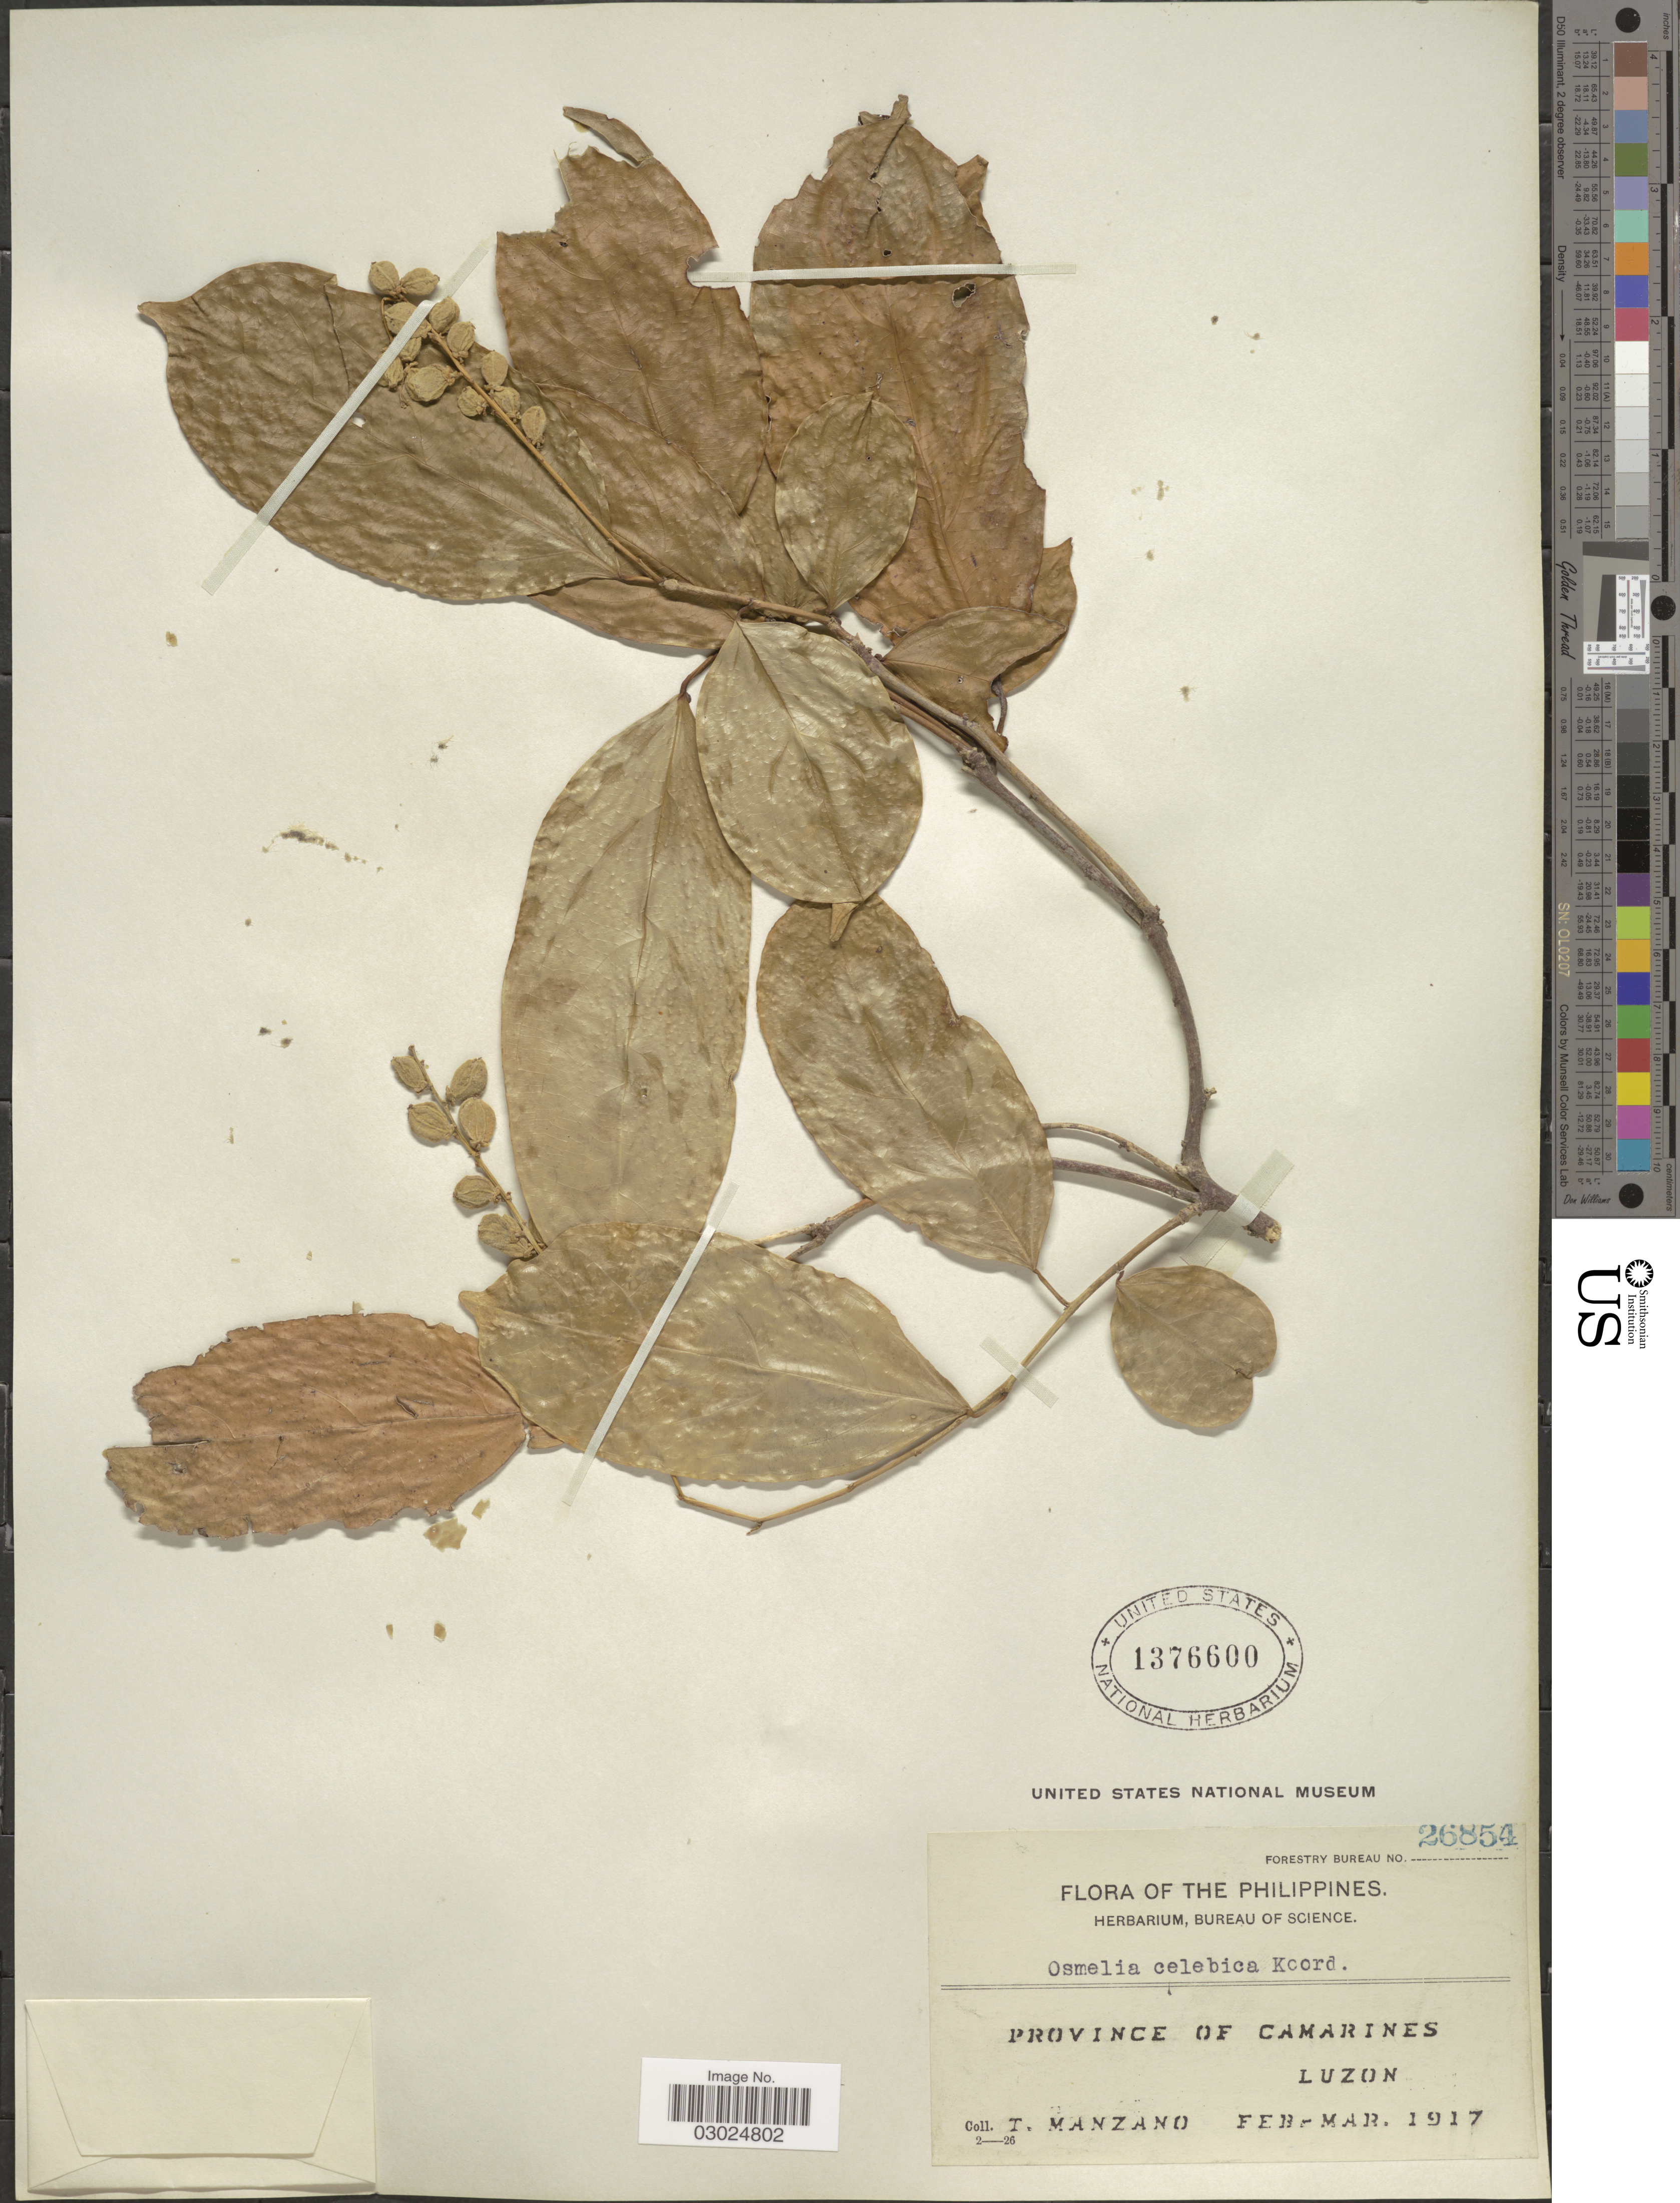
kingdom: Plantae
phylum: Tracheophyta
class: Magnoliopsida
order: Malpighiales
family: Salicaceae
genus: Osmelia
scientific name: Osmelia celebica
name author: Koord.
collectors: T. Manzano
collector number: Forestry Bureau 26854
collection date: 1917-02/1917-03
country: Philippines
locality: Province of Camarines, Luzon.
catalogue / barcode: US 1376600